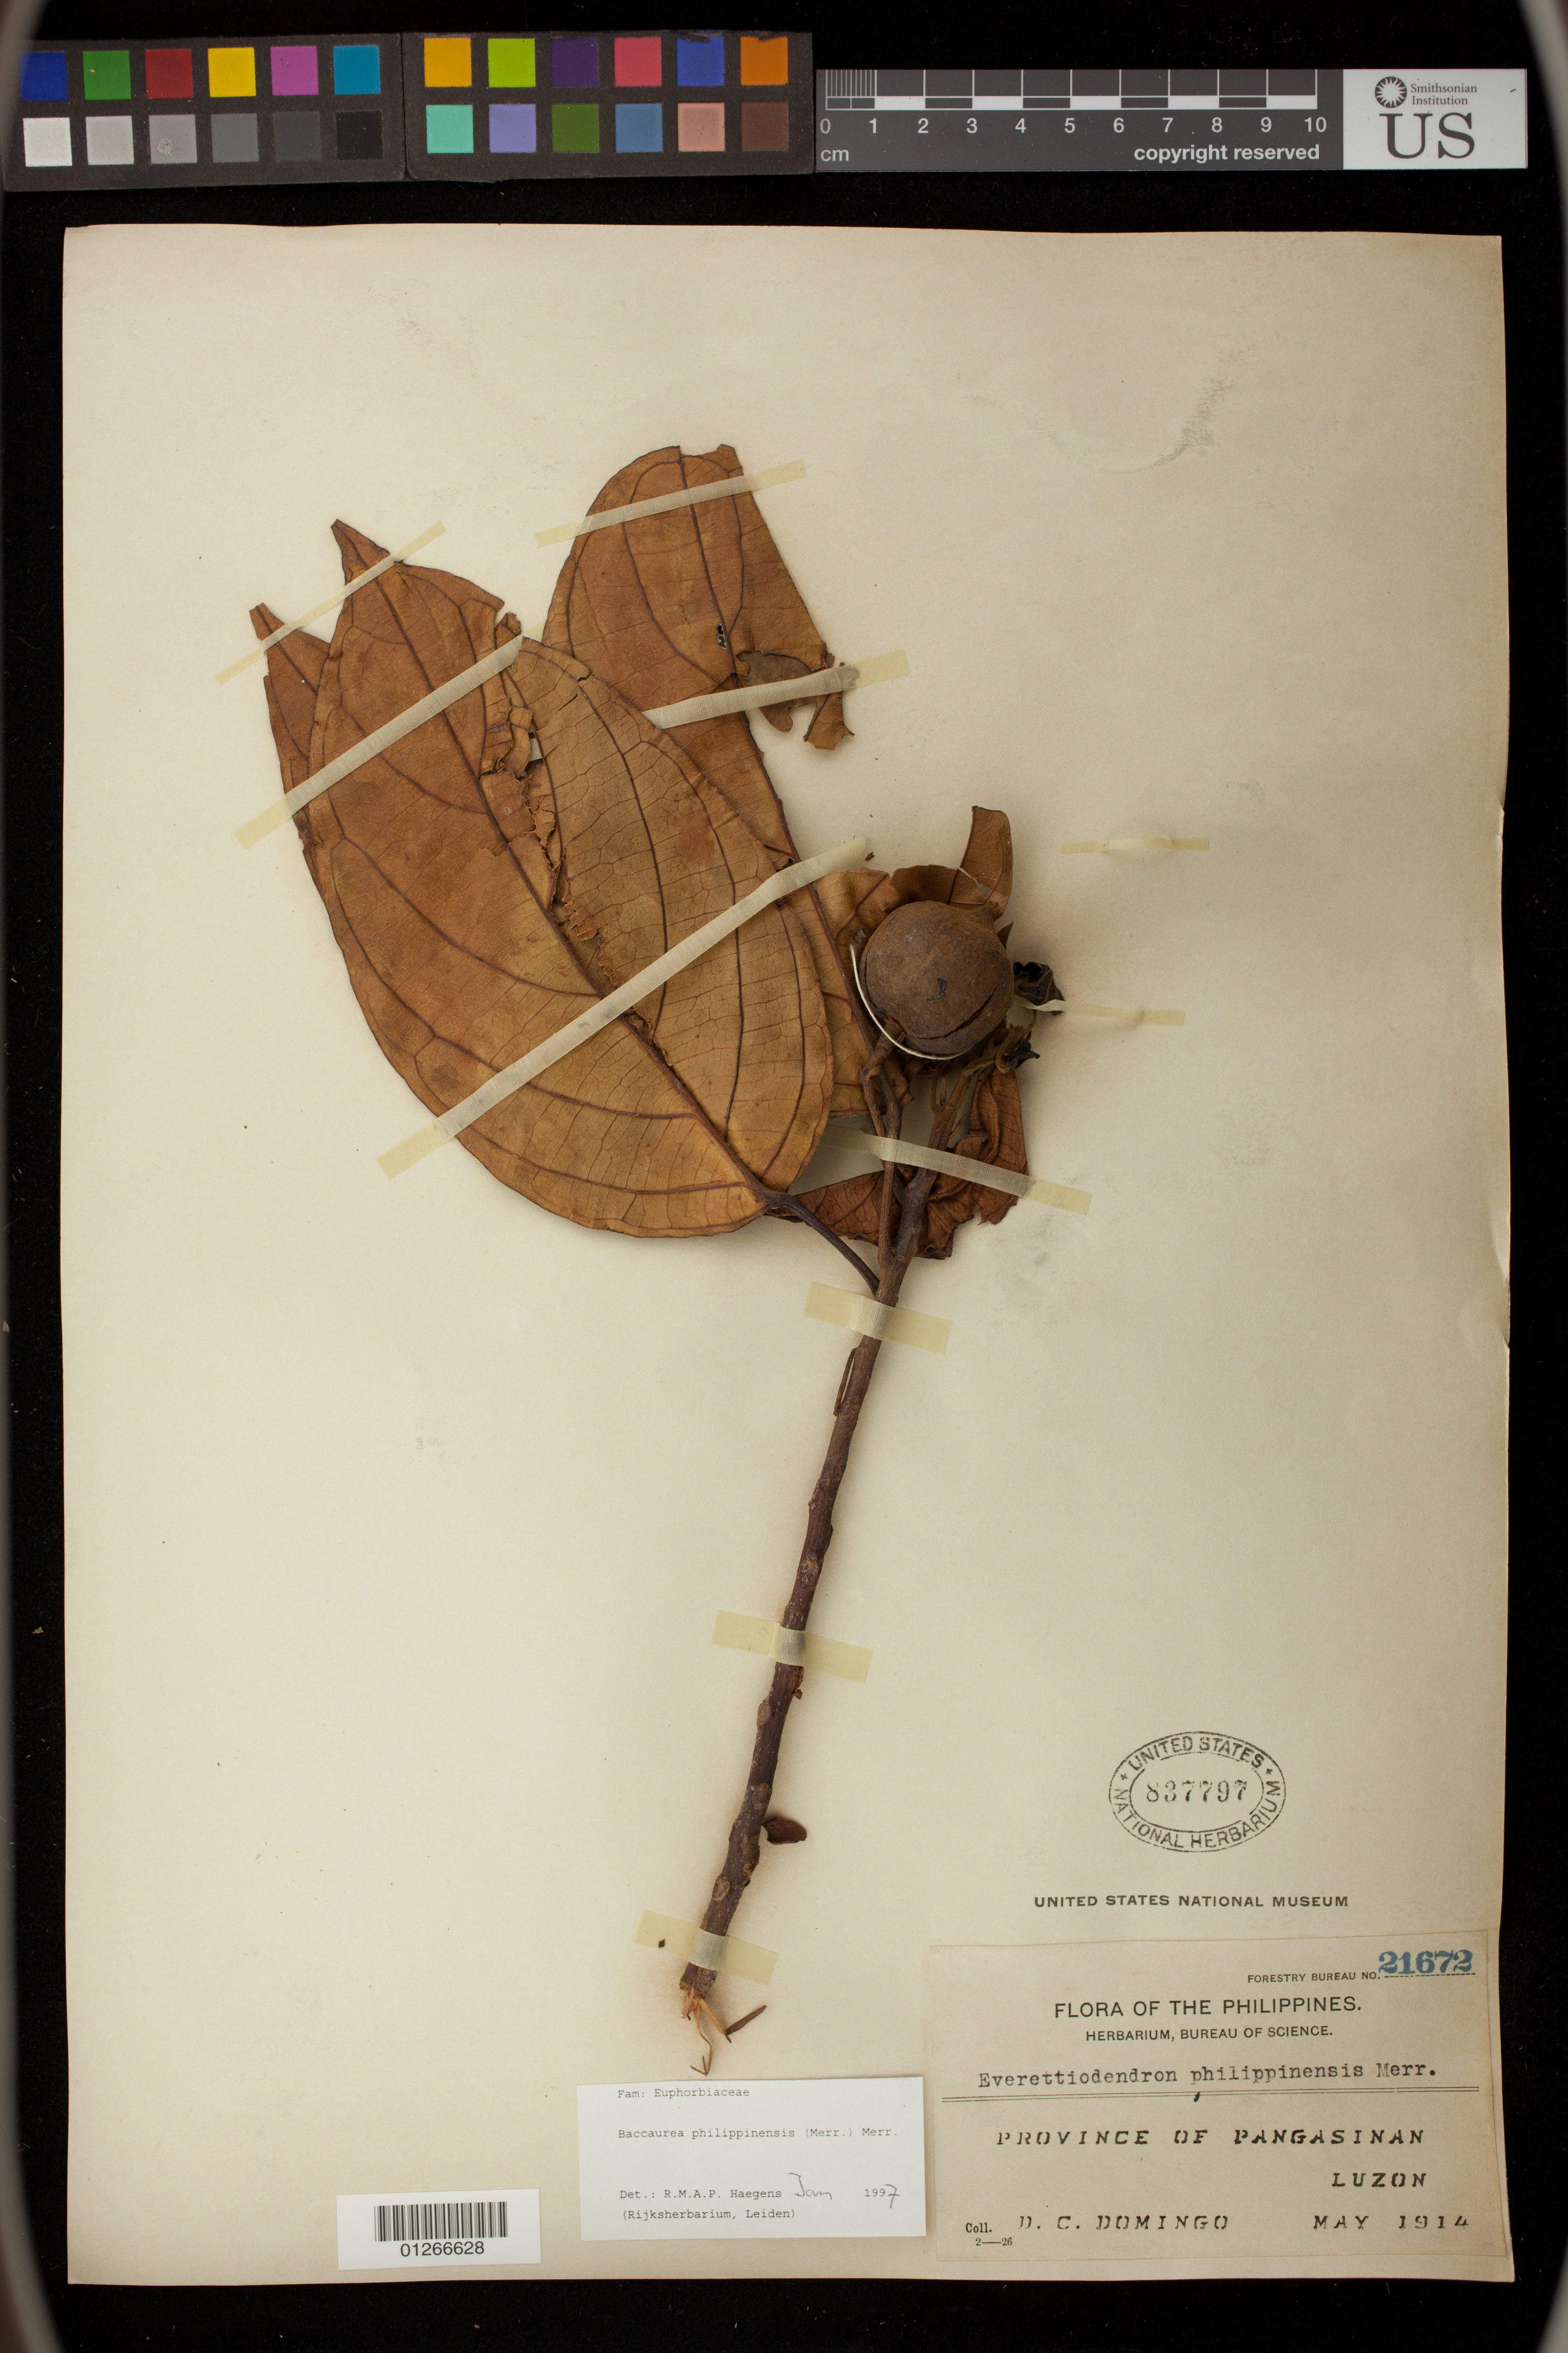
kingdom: Plantae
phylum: Tracheophyta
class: Magnoliopsida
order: Malpighiales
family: Phyllanthaceae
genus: Baccaurea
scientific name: Baccaurea philippinensis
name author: (Merr.) Merr.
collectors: D. Domingo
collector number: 21672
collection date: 1914-05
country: Philippines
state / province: Ilocos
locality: Province of Pangasinan, Luzon